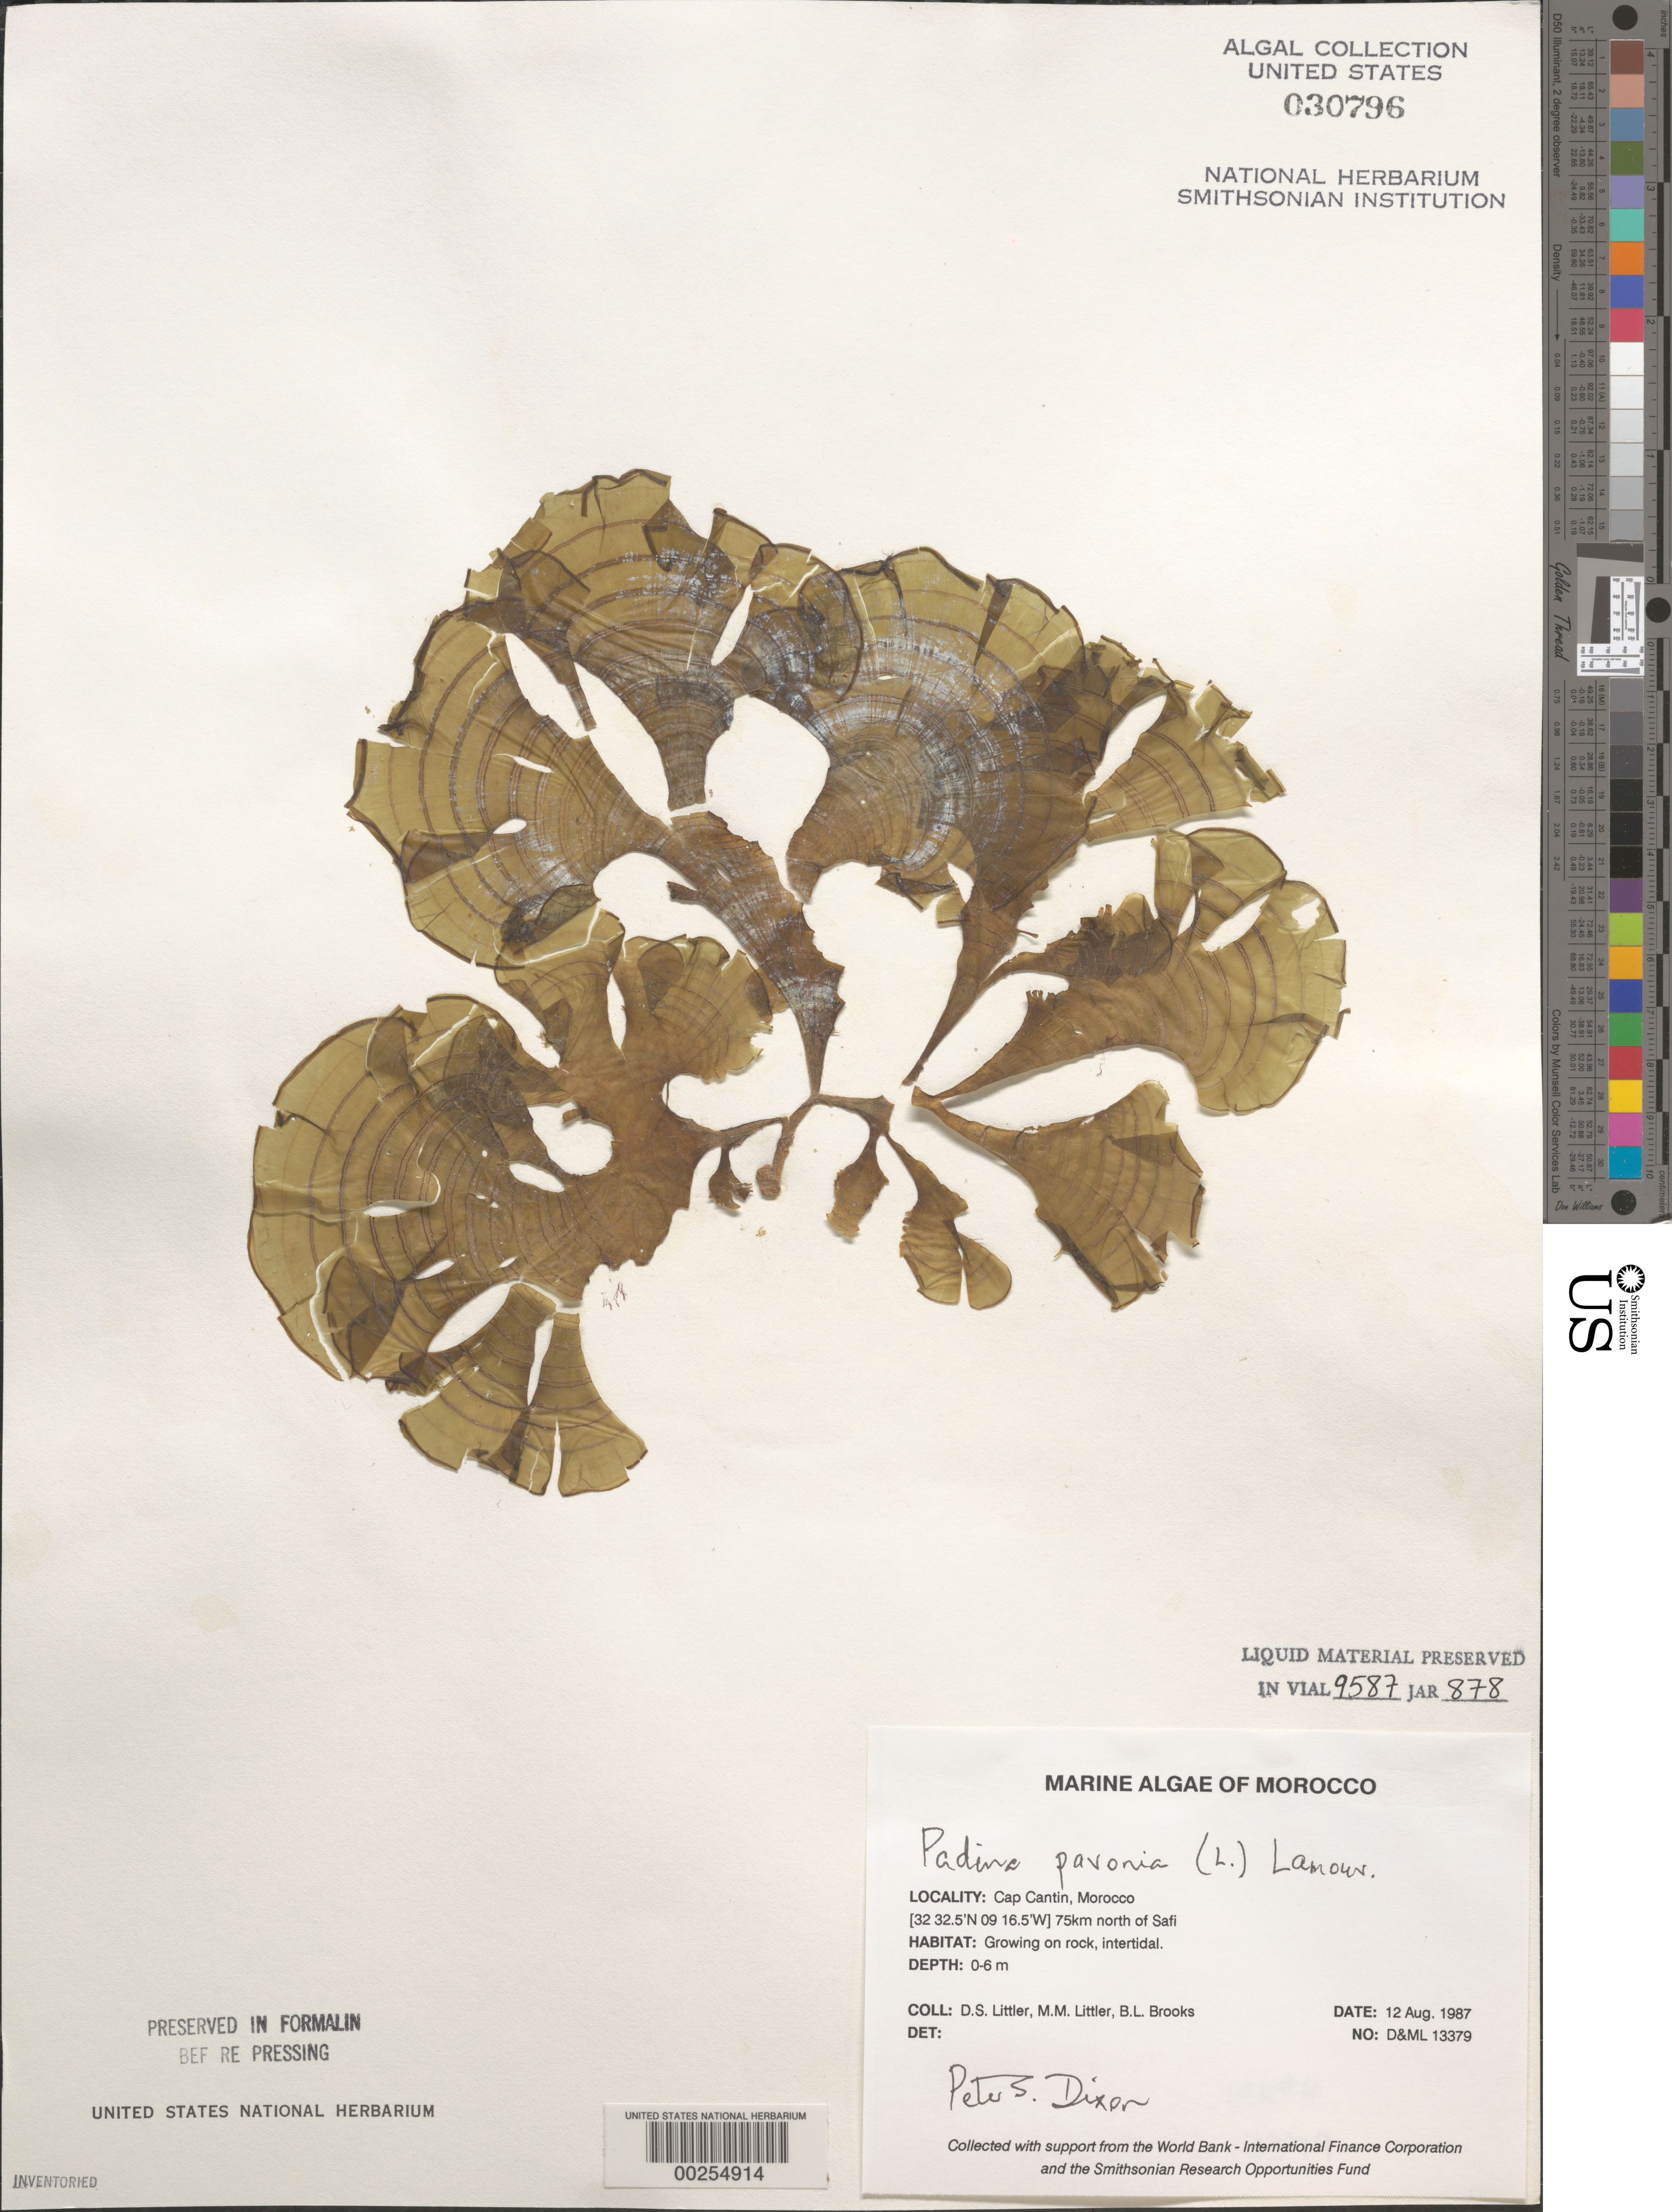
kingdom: Chromista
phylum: Ochrophyta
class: Phaeophyceae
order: Dictyotales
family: Dictyotaceae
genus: Padina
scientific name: Padina pavonica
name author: (L.) Thivy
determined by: Dixon, P. S.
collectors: D. S. Littler, M. M. Littler & B. Brooks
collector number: D&ML 13379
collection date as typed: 12 Aug 1987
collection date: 1987-08-12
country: Morocco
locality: Cap Cantin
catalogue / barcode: US 30796